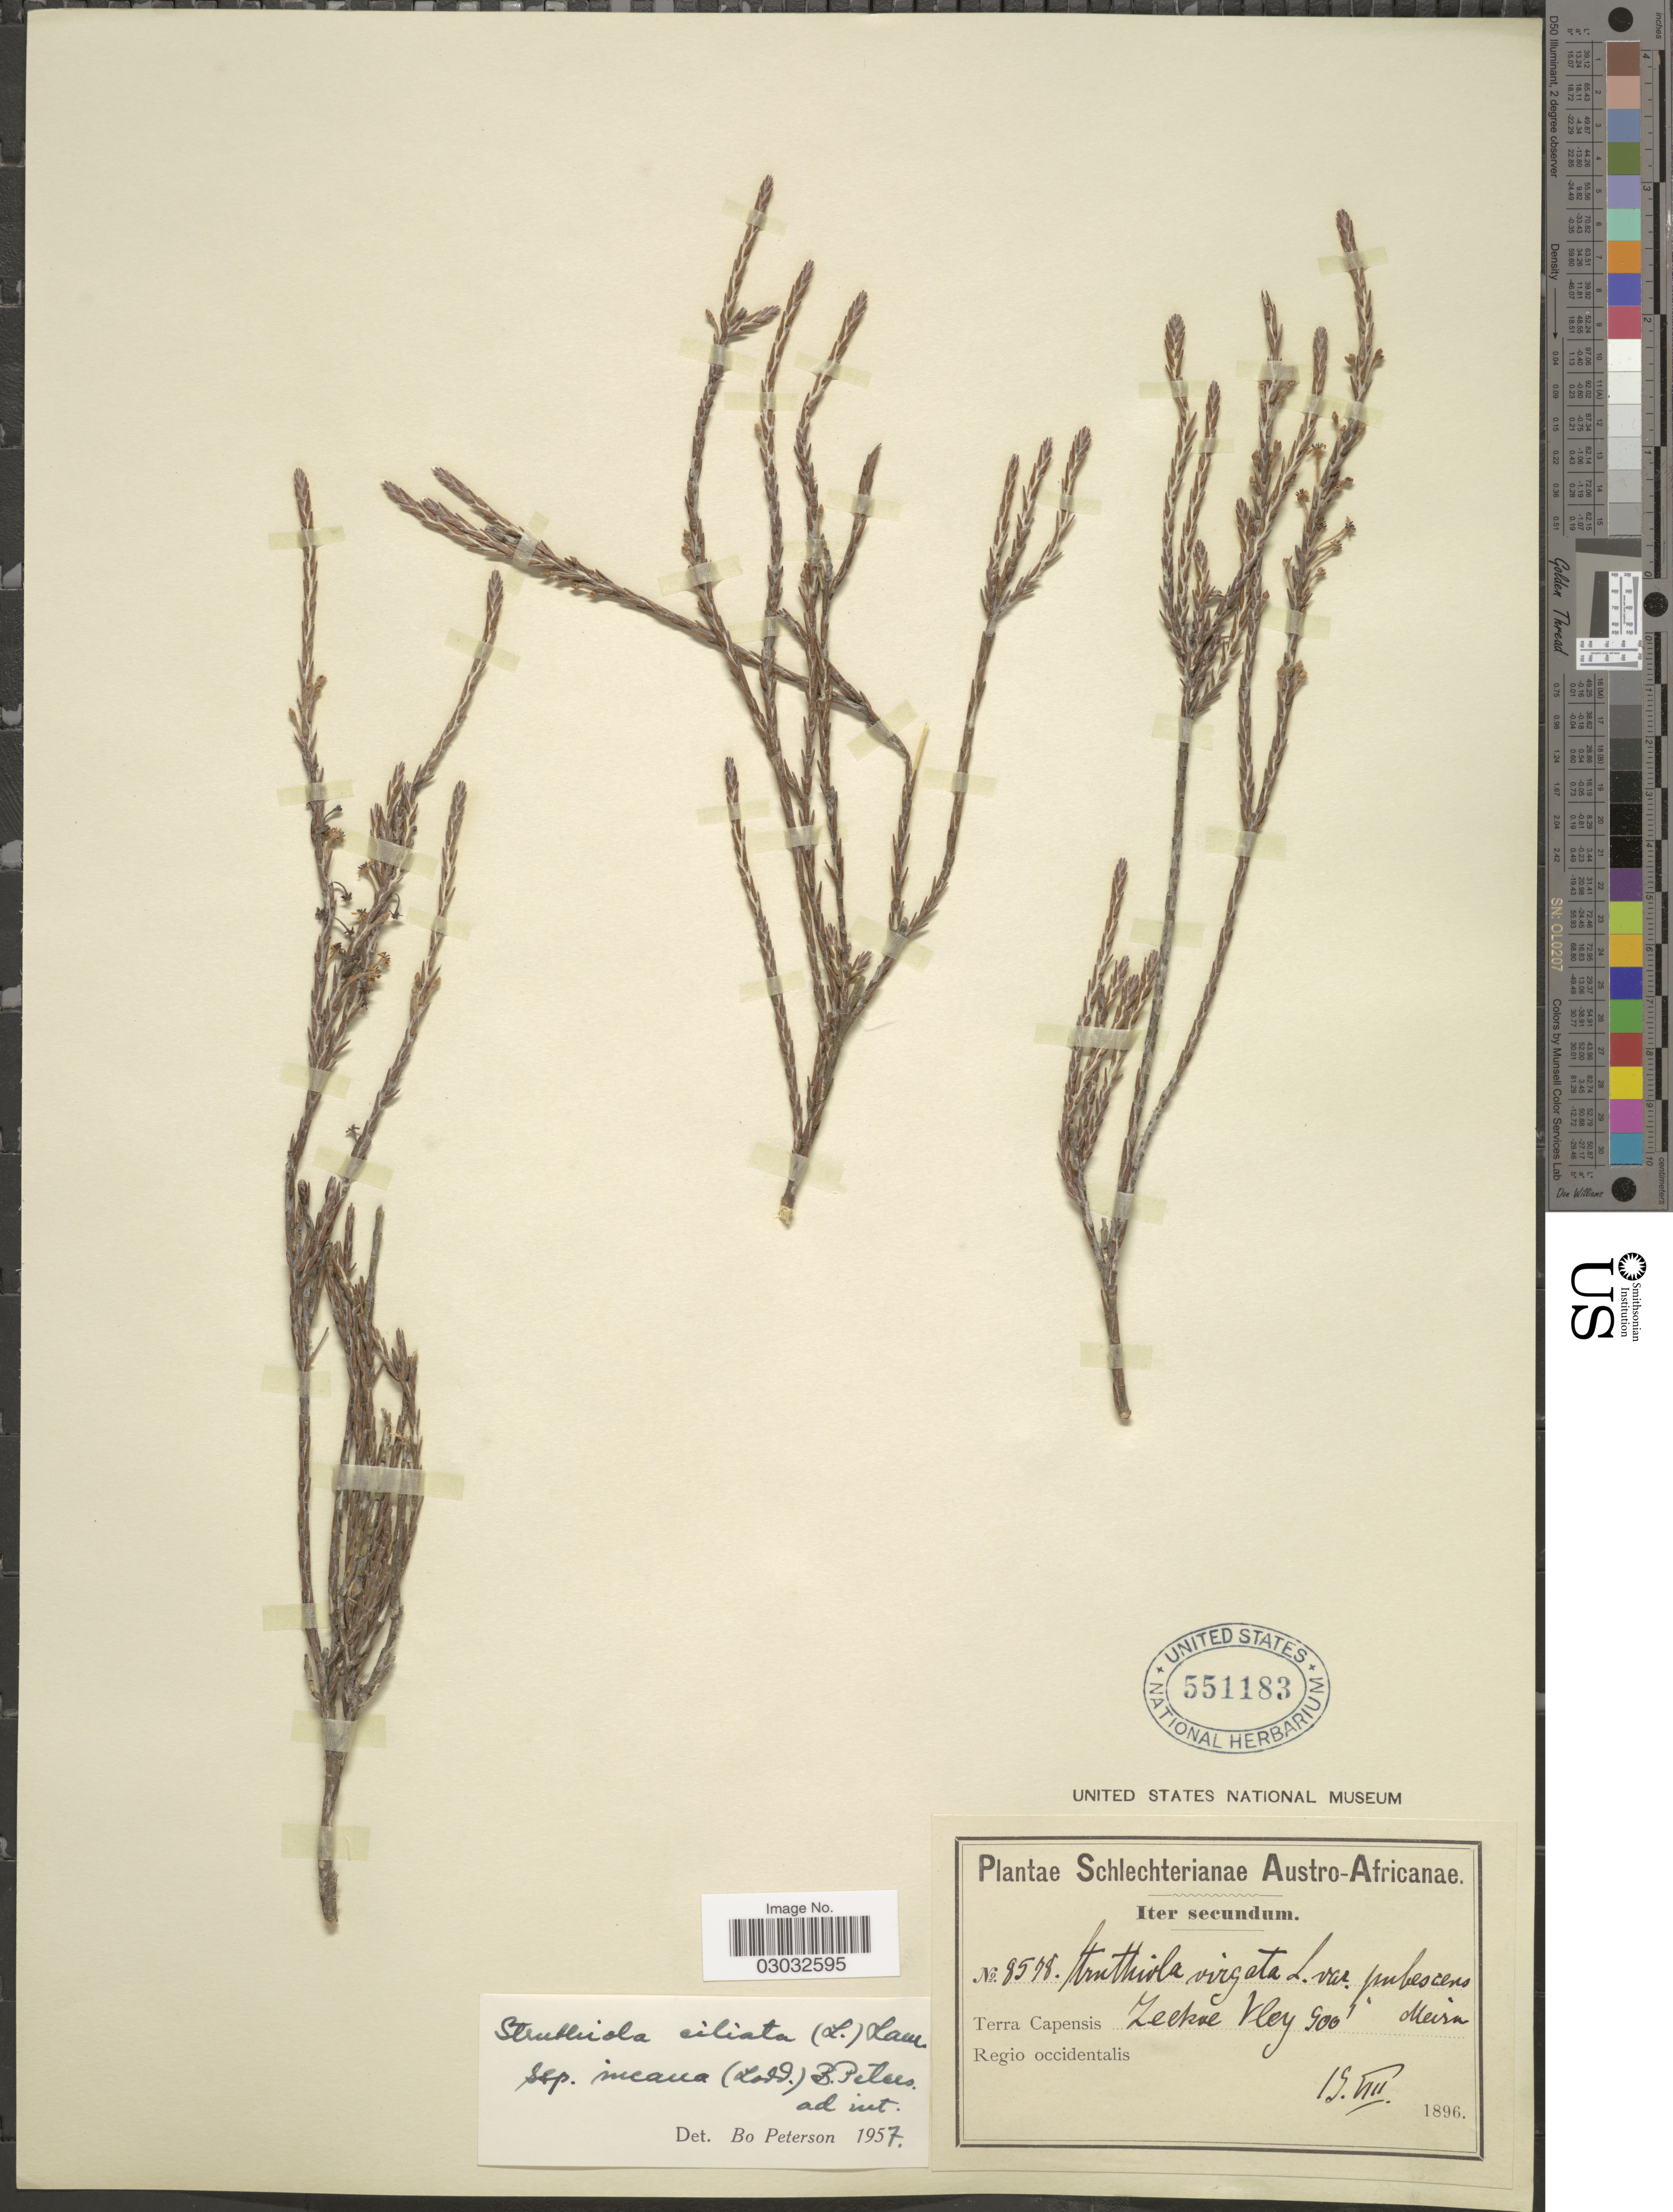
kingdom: Plantae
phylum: Tracheophyta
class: Magnoliopsida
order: Malvales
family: Thymelaeaceae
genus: Struthiola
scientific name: Struthiola ciliata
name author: (L.) Lam.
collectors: Schlechter, --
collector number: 8578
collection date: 1896-08-15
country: South Africa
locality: Austro-Africanae. Terra Capensis. Regio occidentalis. Zeekoe Vley.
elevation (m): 274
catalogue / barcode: US 551183